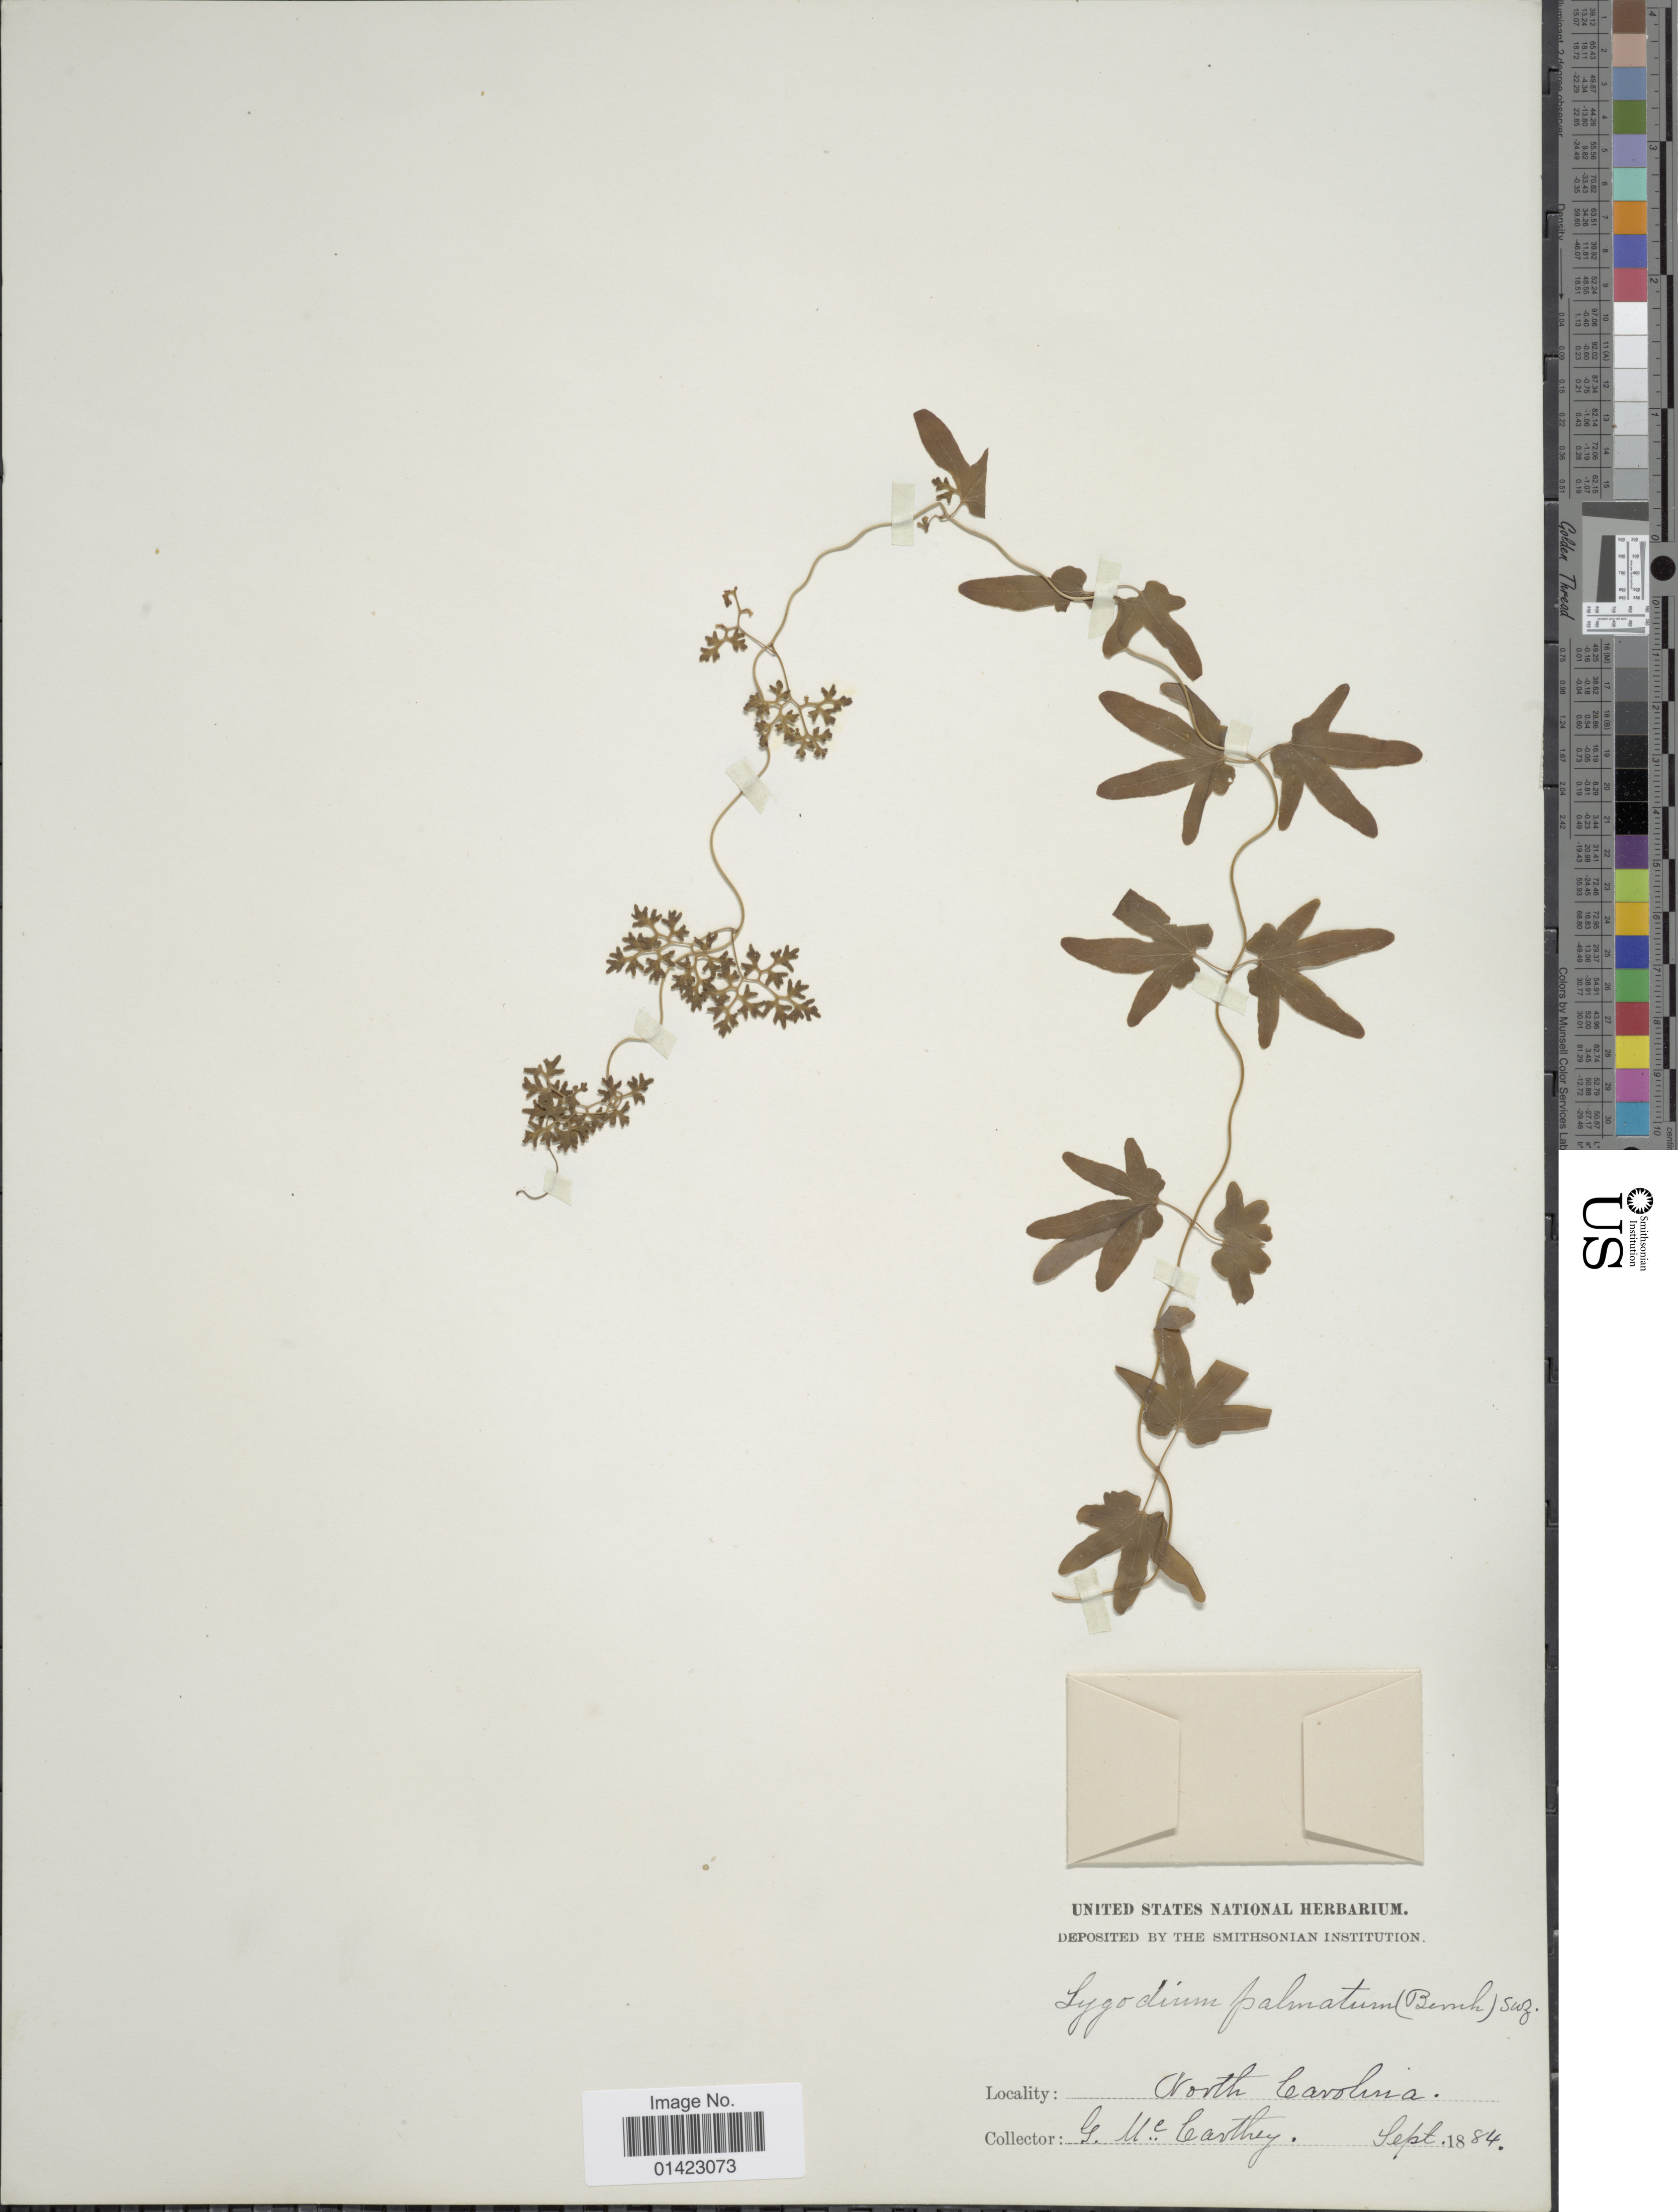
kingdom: Plantae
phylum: Tracheophyta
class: Polypodiopsida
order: Schizaeales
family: Lygodiaceae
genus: Lygodium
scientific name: Lygodium palmatum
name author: (Bernh.) Sw.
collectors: G. McCarthey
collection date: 1884-09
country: United States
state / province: North Carolina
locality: North Carolina